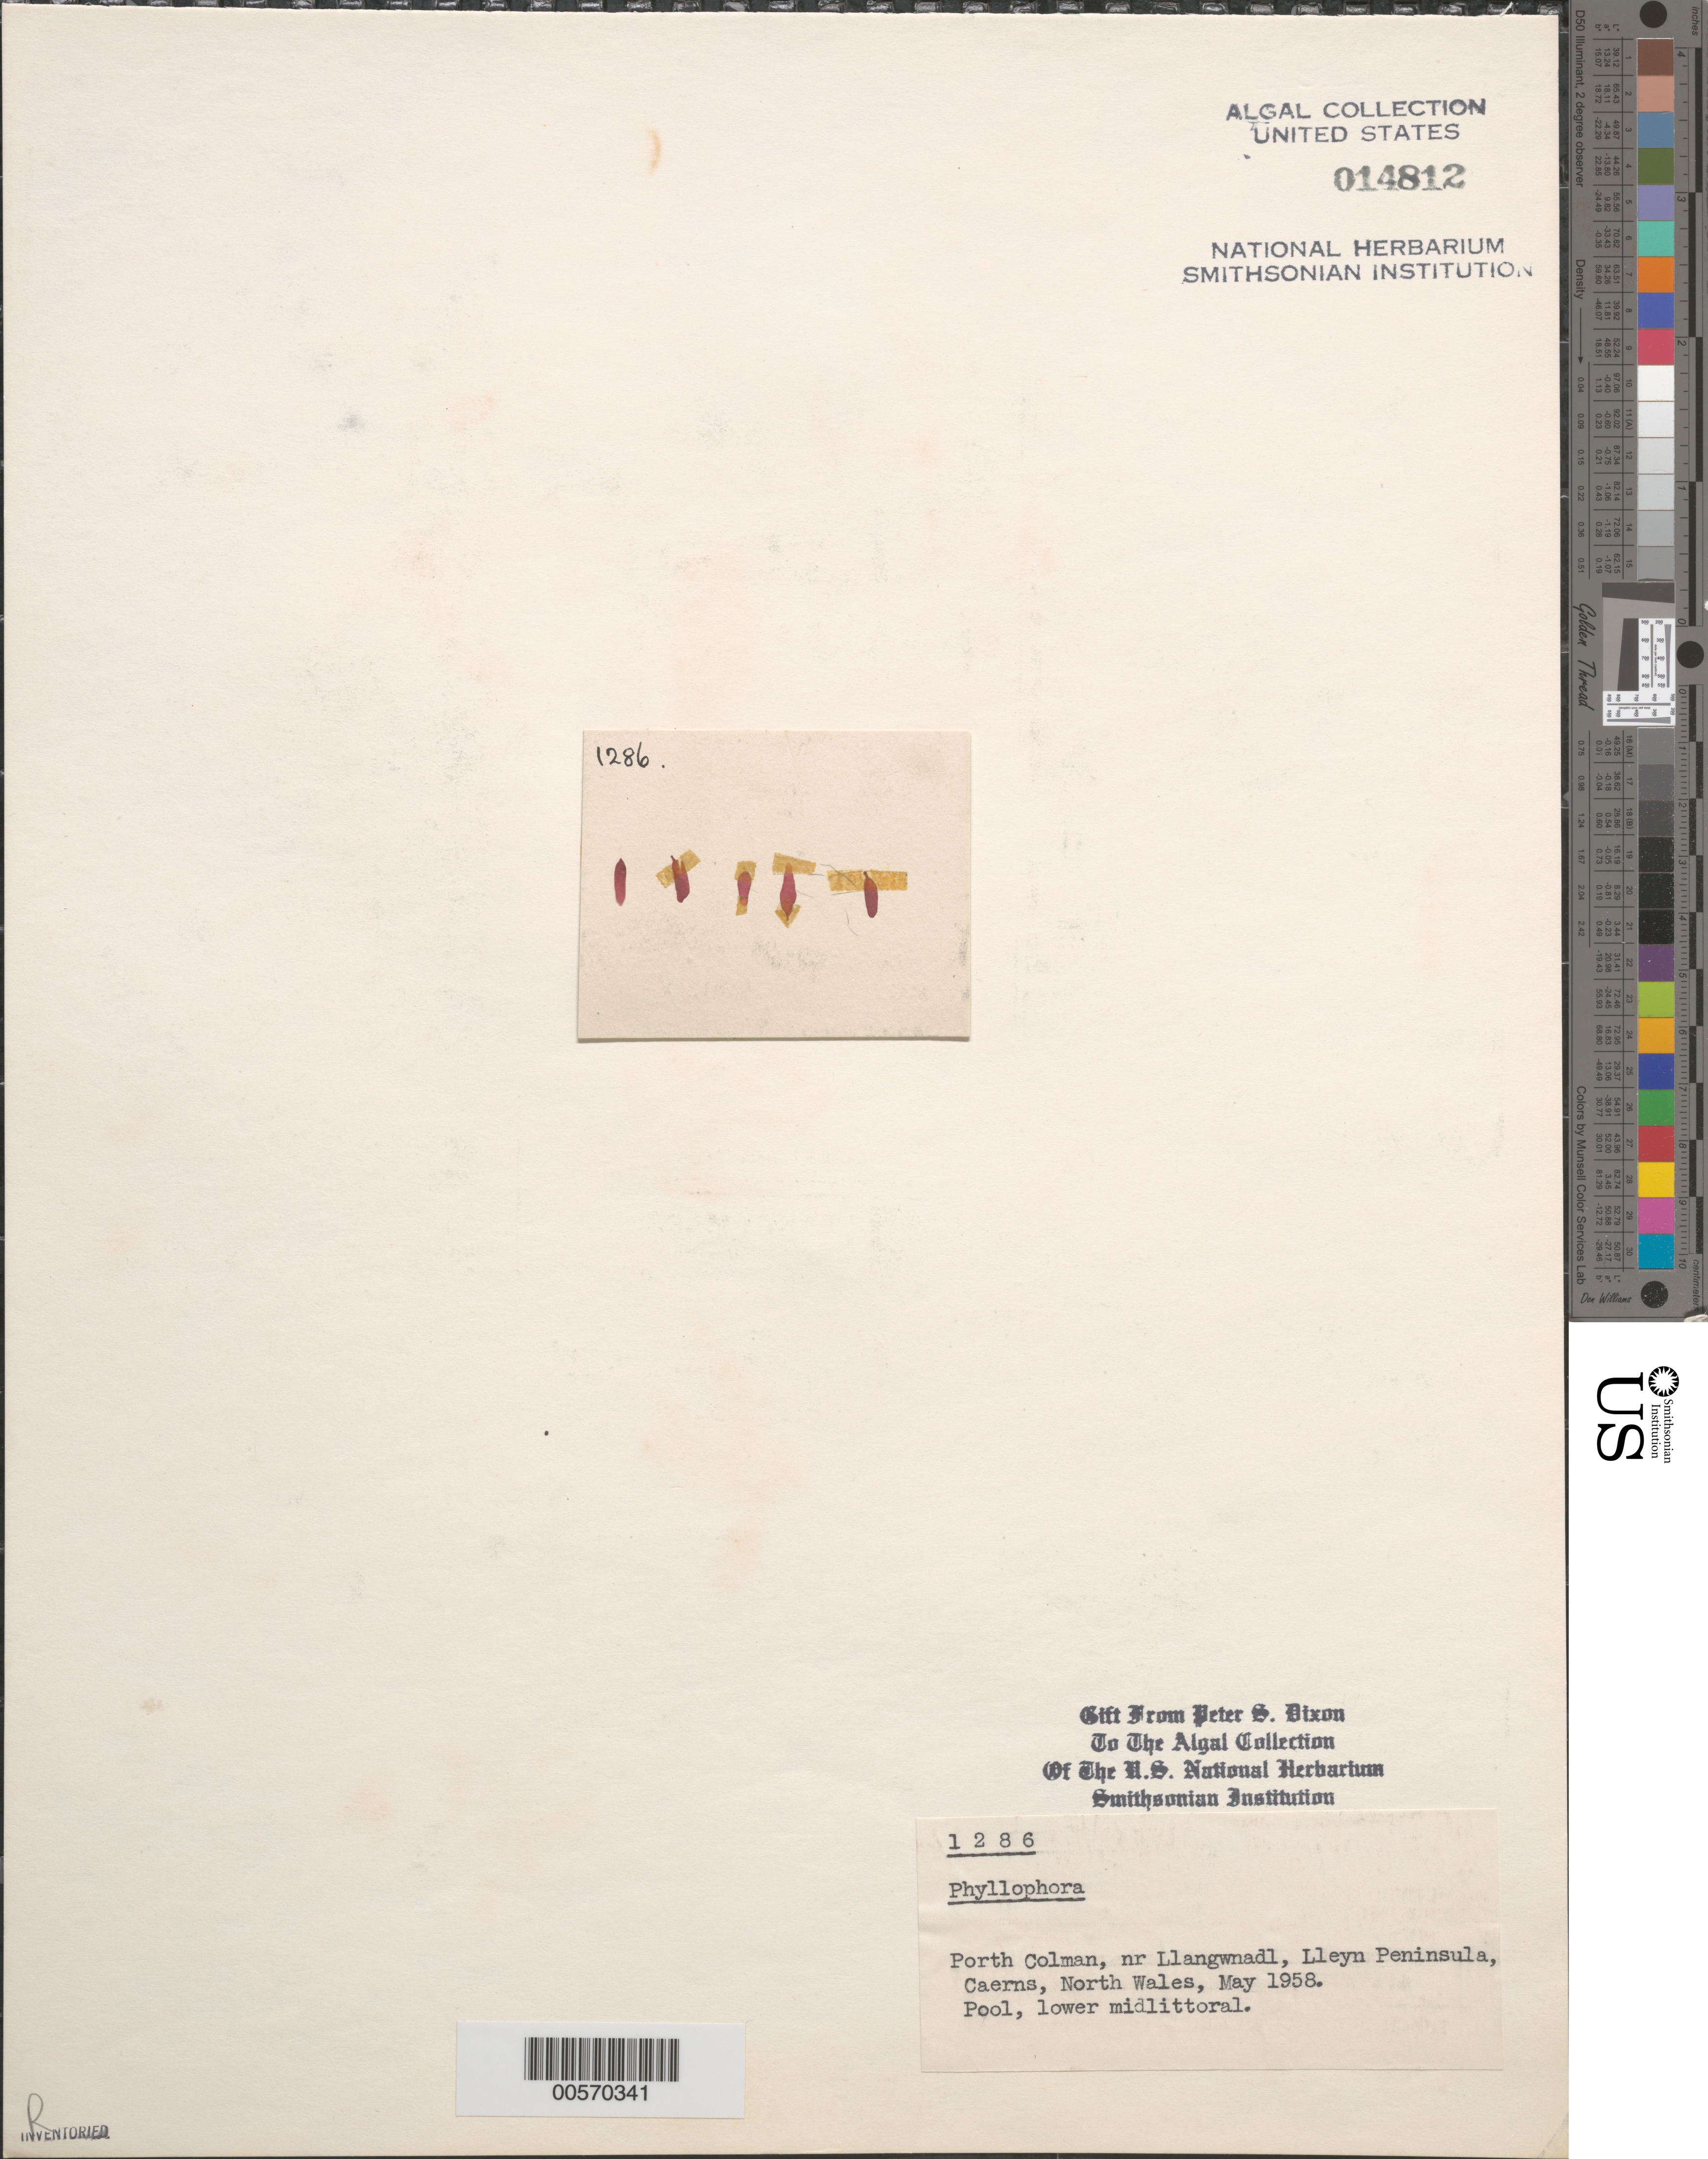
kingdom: Plantae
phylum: Rhodophyta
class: Florideophyceae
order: Gigartinales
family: Phyllophoraceae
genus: Phyllophora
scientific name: Phyllophora sp.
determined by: Dixon, P. S.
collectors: P. S. Dixon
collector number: PSD 1286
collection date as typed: May 1958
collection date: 1958-05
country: United Kingdom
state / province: Wales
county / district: Gwynedd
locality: Porth Colman, near Llangwnadl, Lleyn Peninsula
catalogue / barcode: US 14812